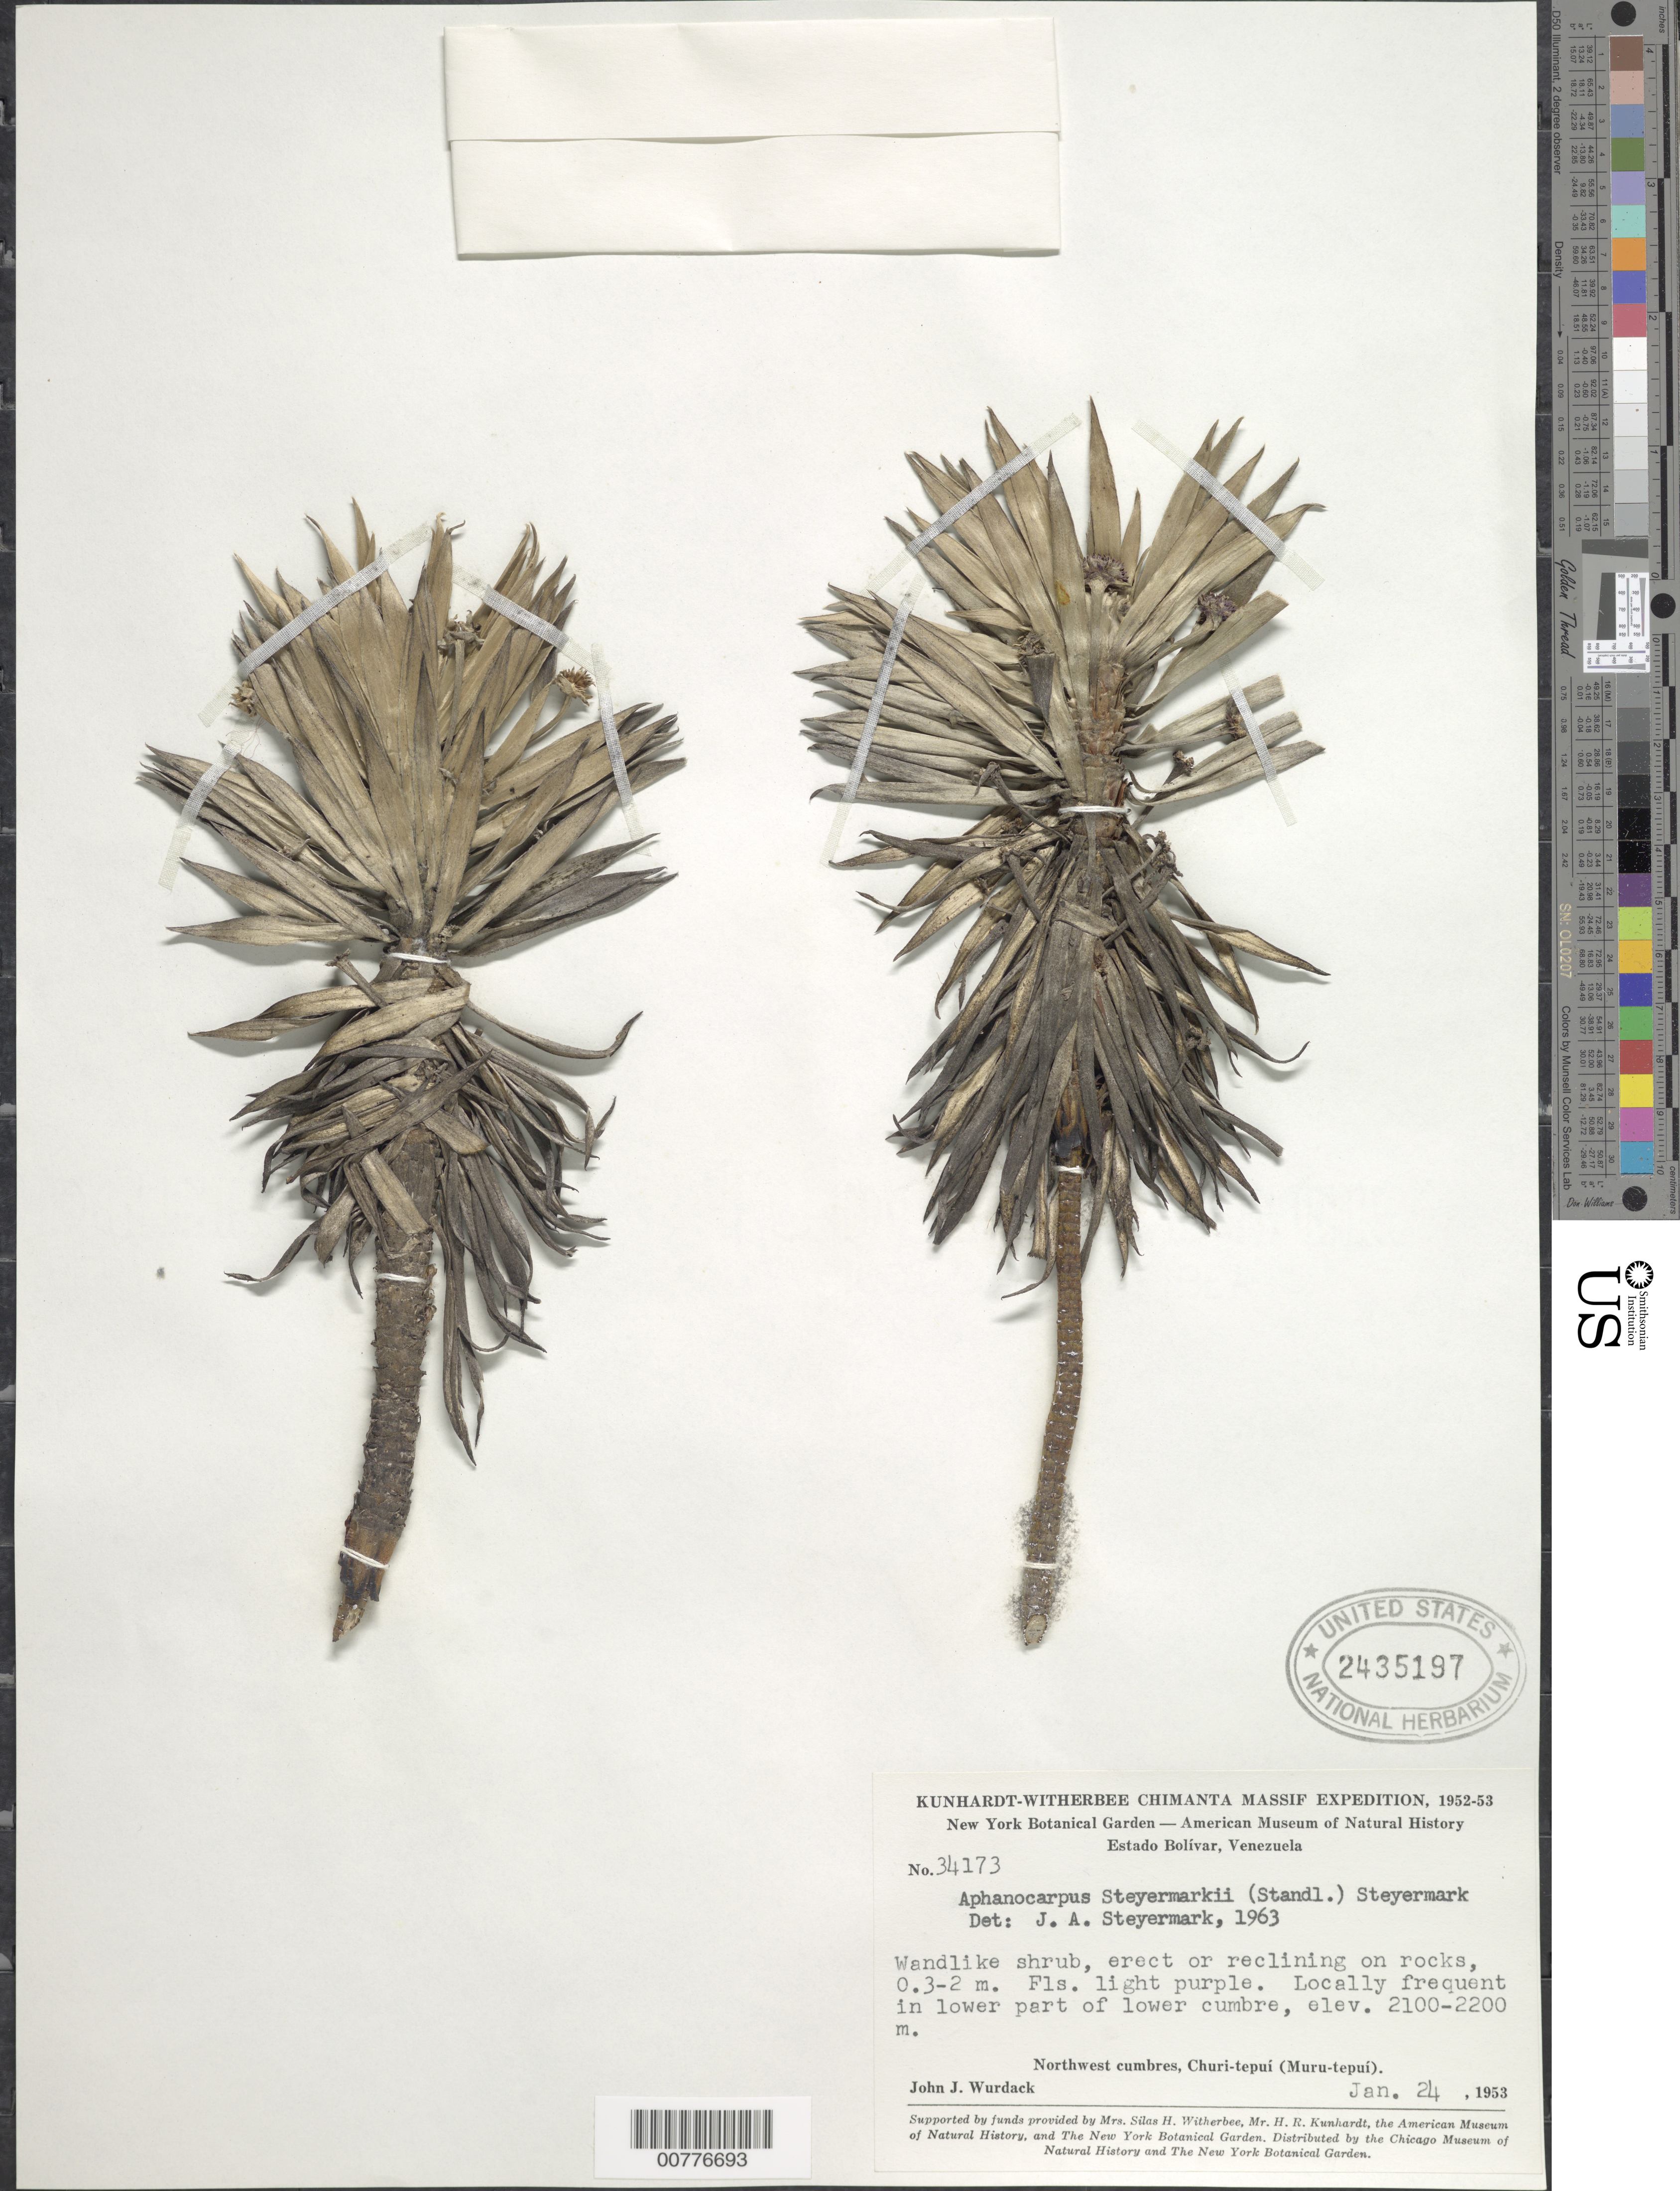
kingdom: Plantae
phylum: Tracheophyta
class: Magnoliopsida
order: Gentianales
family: Rubiaceae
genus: Aphanocarpus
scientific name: Aphanocarpus steyermarkii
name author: (Standl.) Steyerm.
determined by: Steyermark, Julian A., (VEN)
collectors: J. J. Wurdack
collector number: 34173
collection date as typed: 24-Jan-53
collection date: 1953-01-24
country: Venezuela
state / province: Bolívar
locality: Churi-tepuí (Muru-tepuí)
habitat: Rocks in lower part of cumbre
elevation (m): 2100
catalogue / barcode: US 2435197